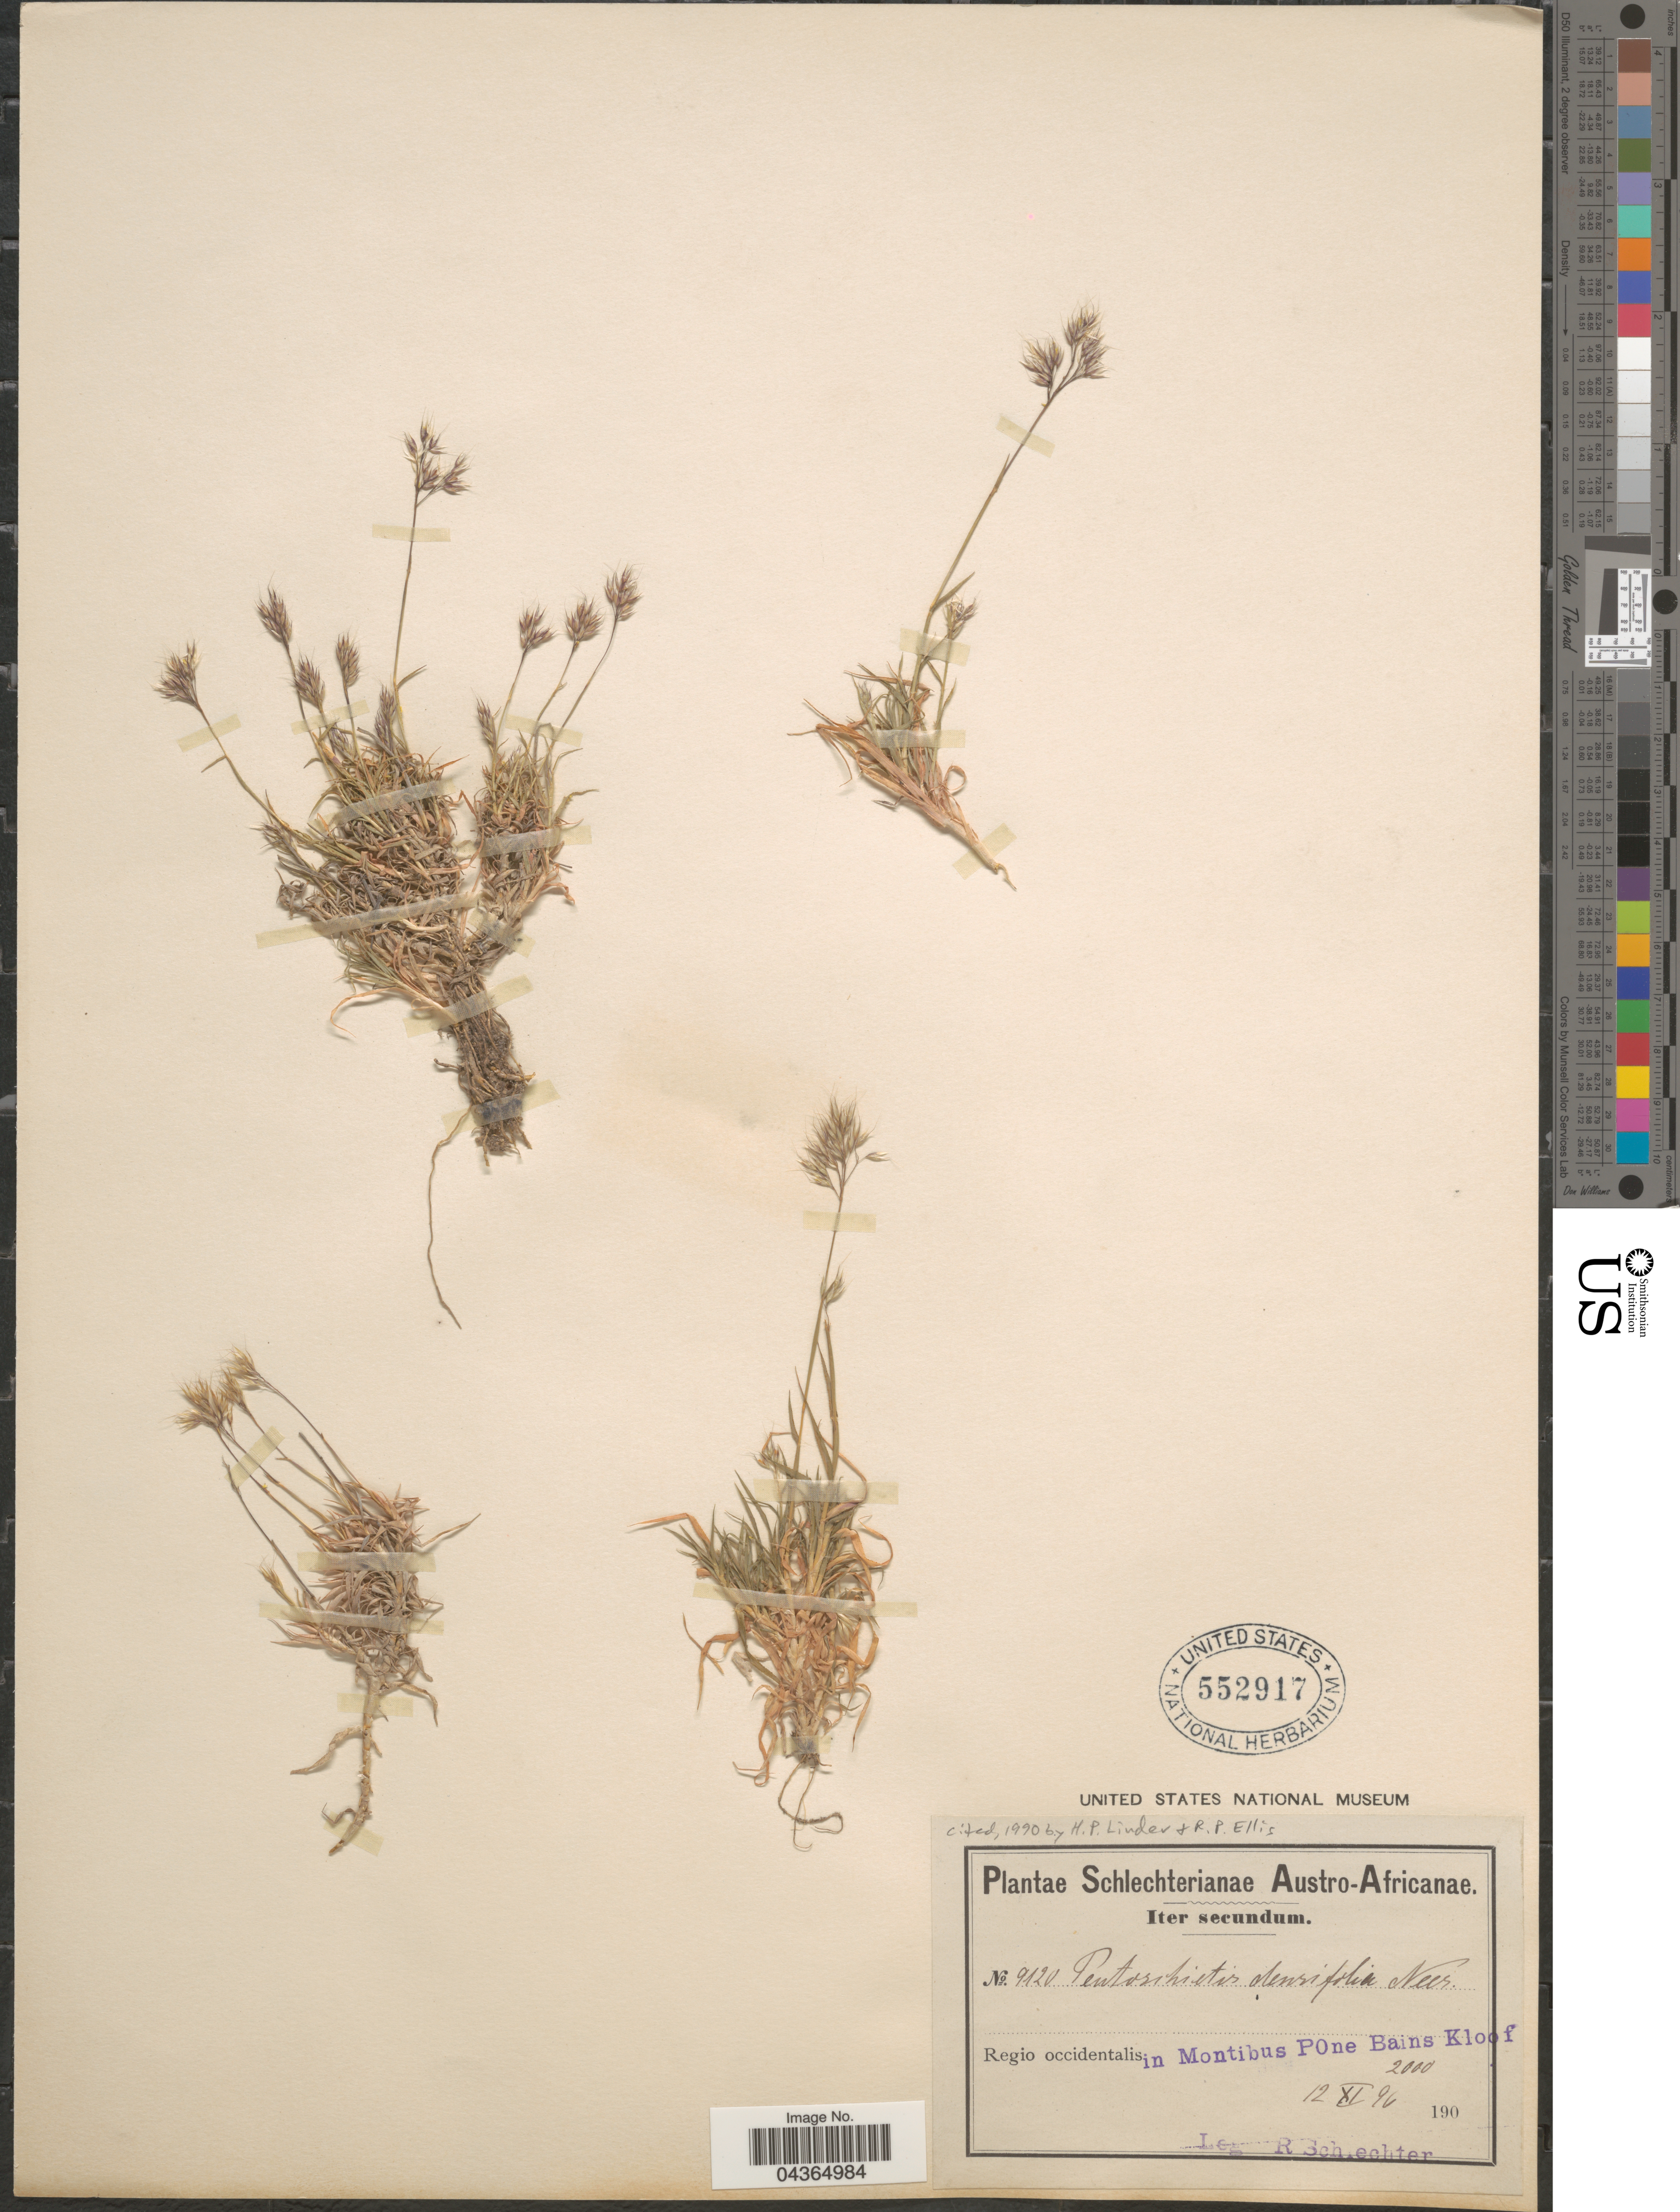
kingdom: Plantae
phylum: Tracheophyta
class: Liliopsida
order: Poales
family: Poaceae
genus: Pentameris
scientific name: Pentameris densifolia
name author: (Nees) Steud.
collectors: F. R. R. Schlechter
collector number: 9120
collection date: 1996-11-12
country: South Africa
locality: Austro-Africanae. Regio occidentalis in Montibus Pone Bains Kloof.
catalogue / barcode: US 552917